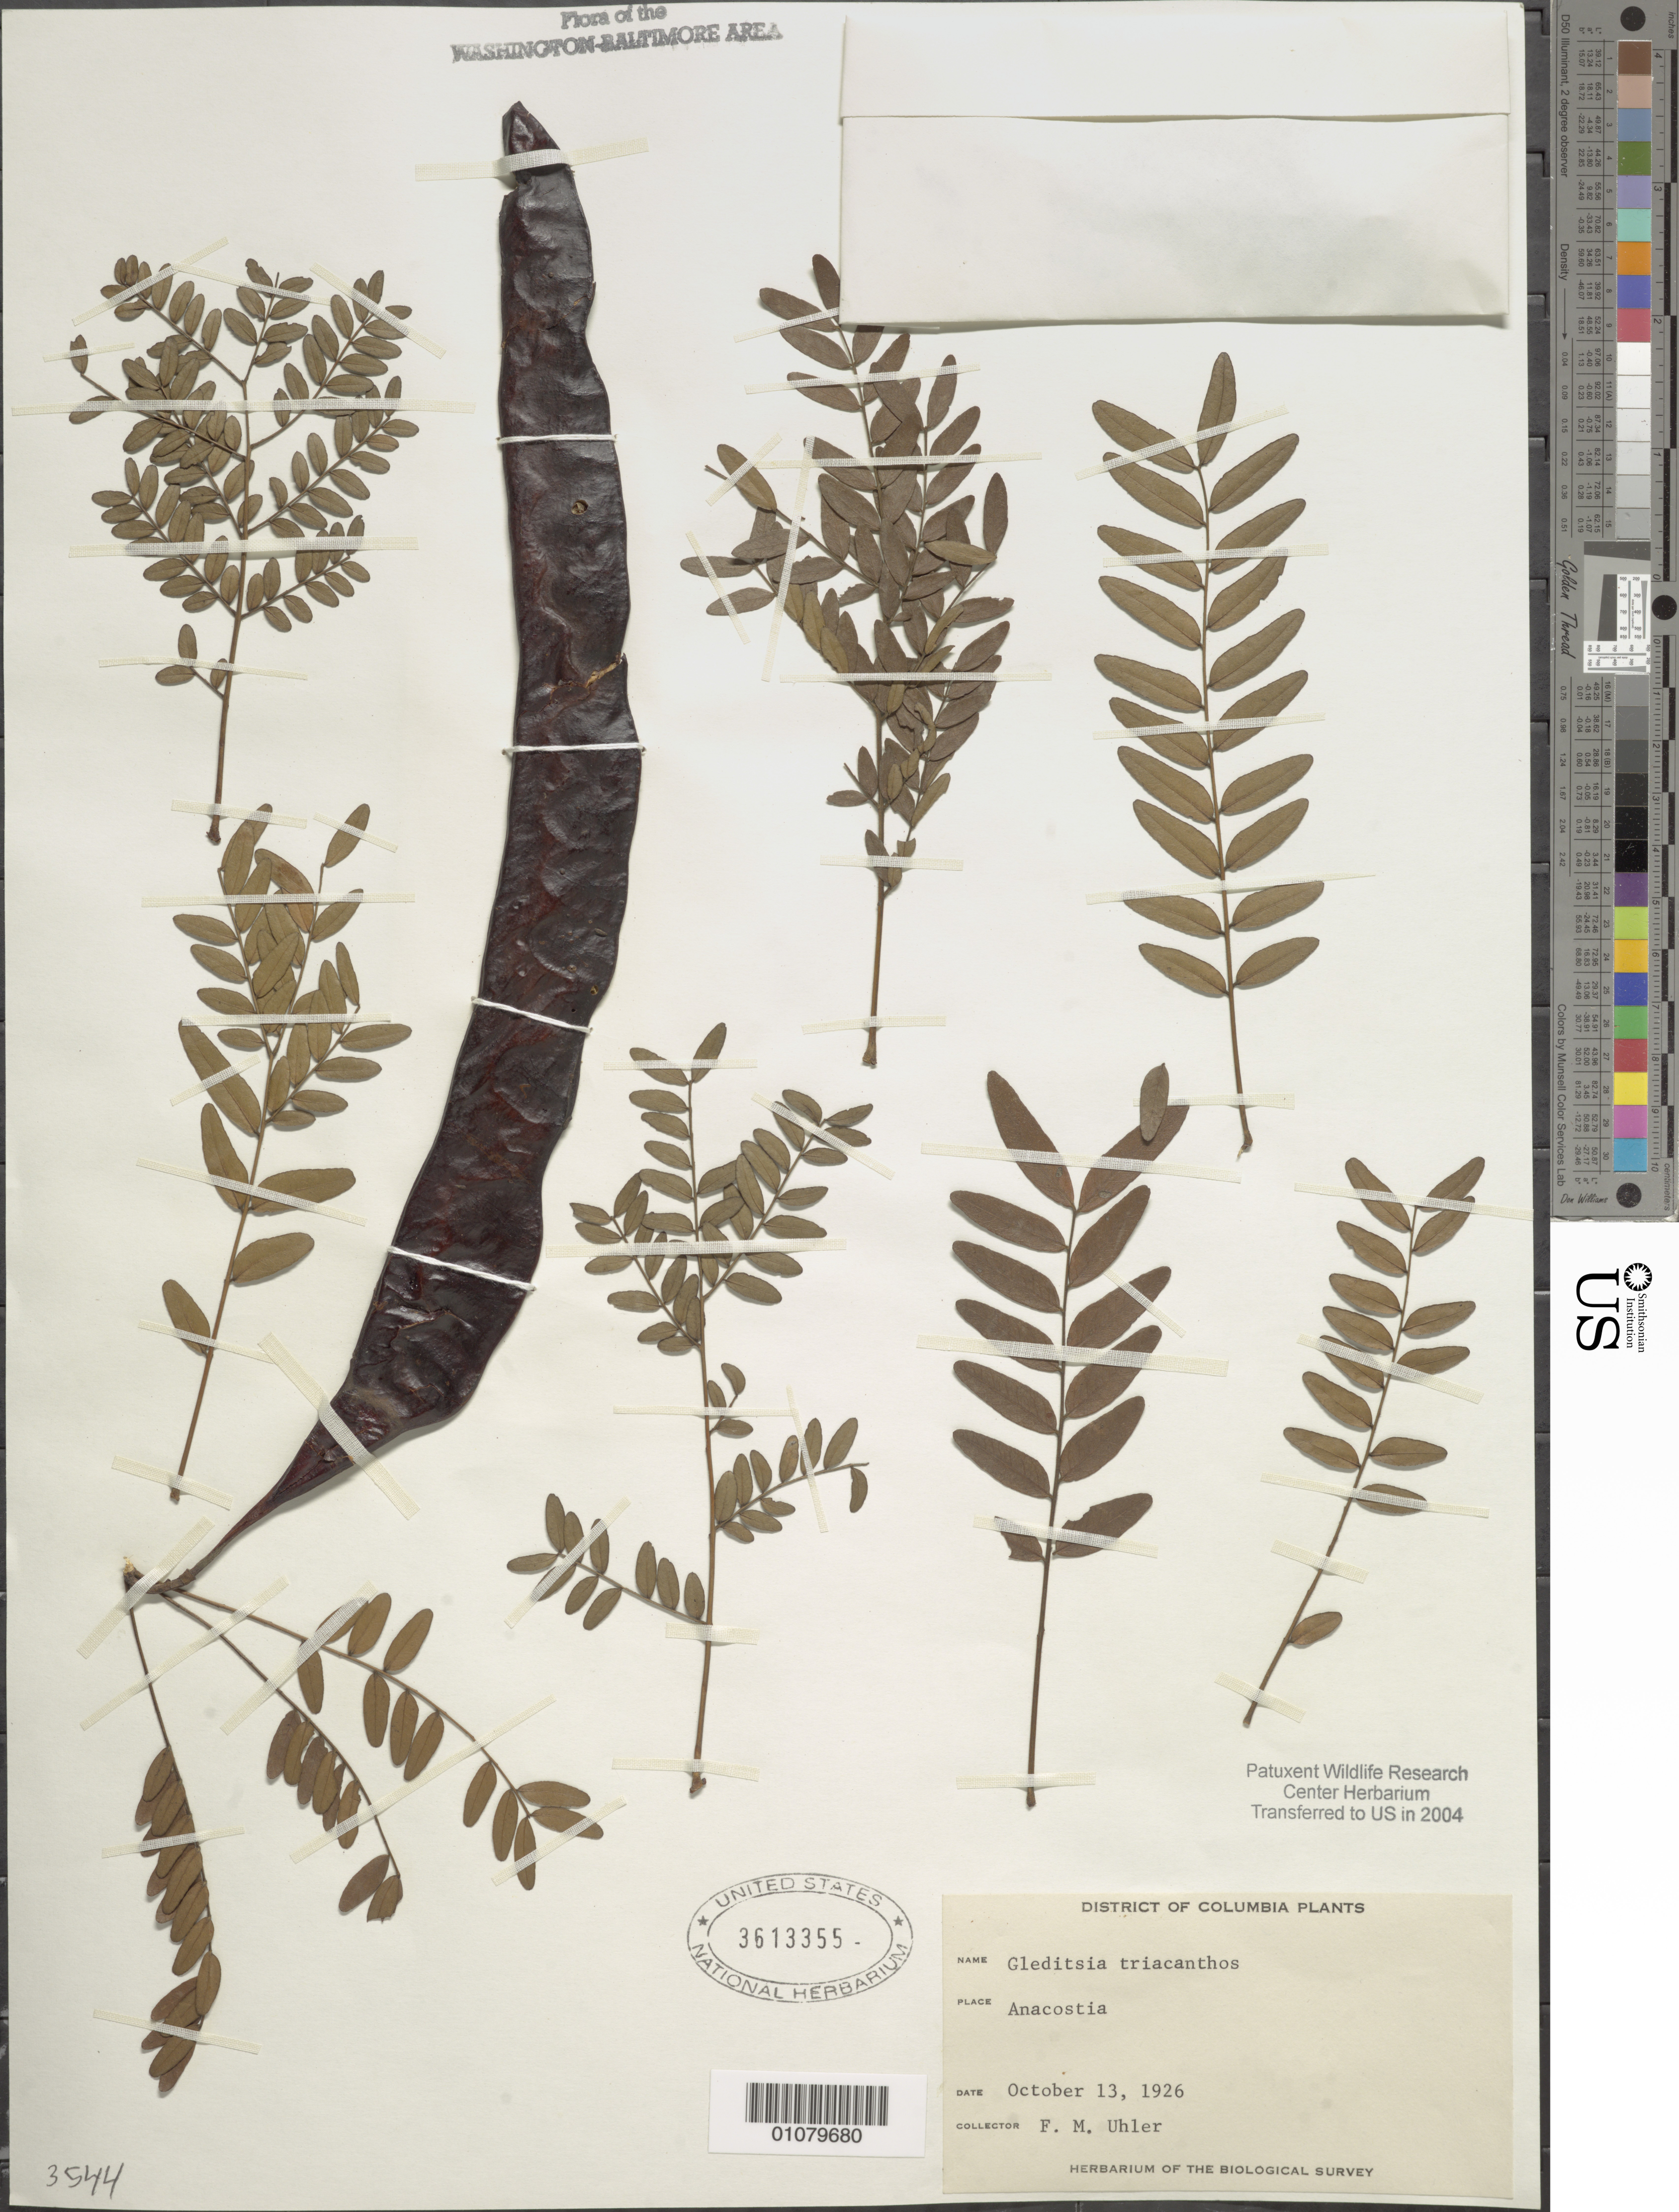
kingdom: Plantae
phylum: Tracheophyta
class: Magnoliopsida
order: Fabales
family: Fabaceae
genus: Gleditsia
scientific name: Gleditsia triacanthos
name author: L.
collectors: F. M. Uhler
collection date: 1926-10-13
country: United States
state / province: District of Columbia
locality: Anacostia.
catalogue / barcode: US 3613355